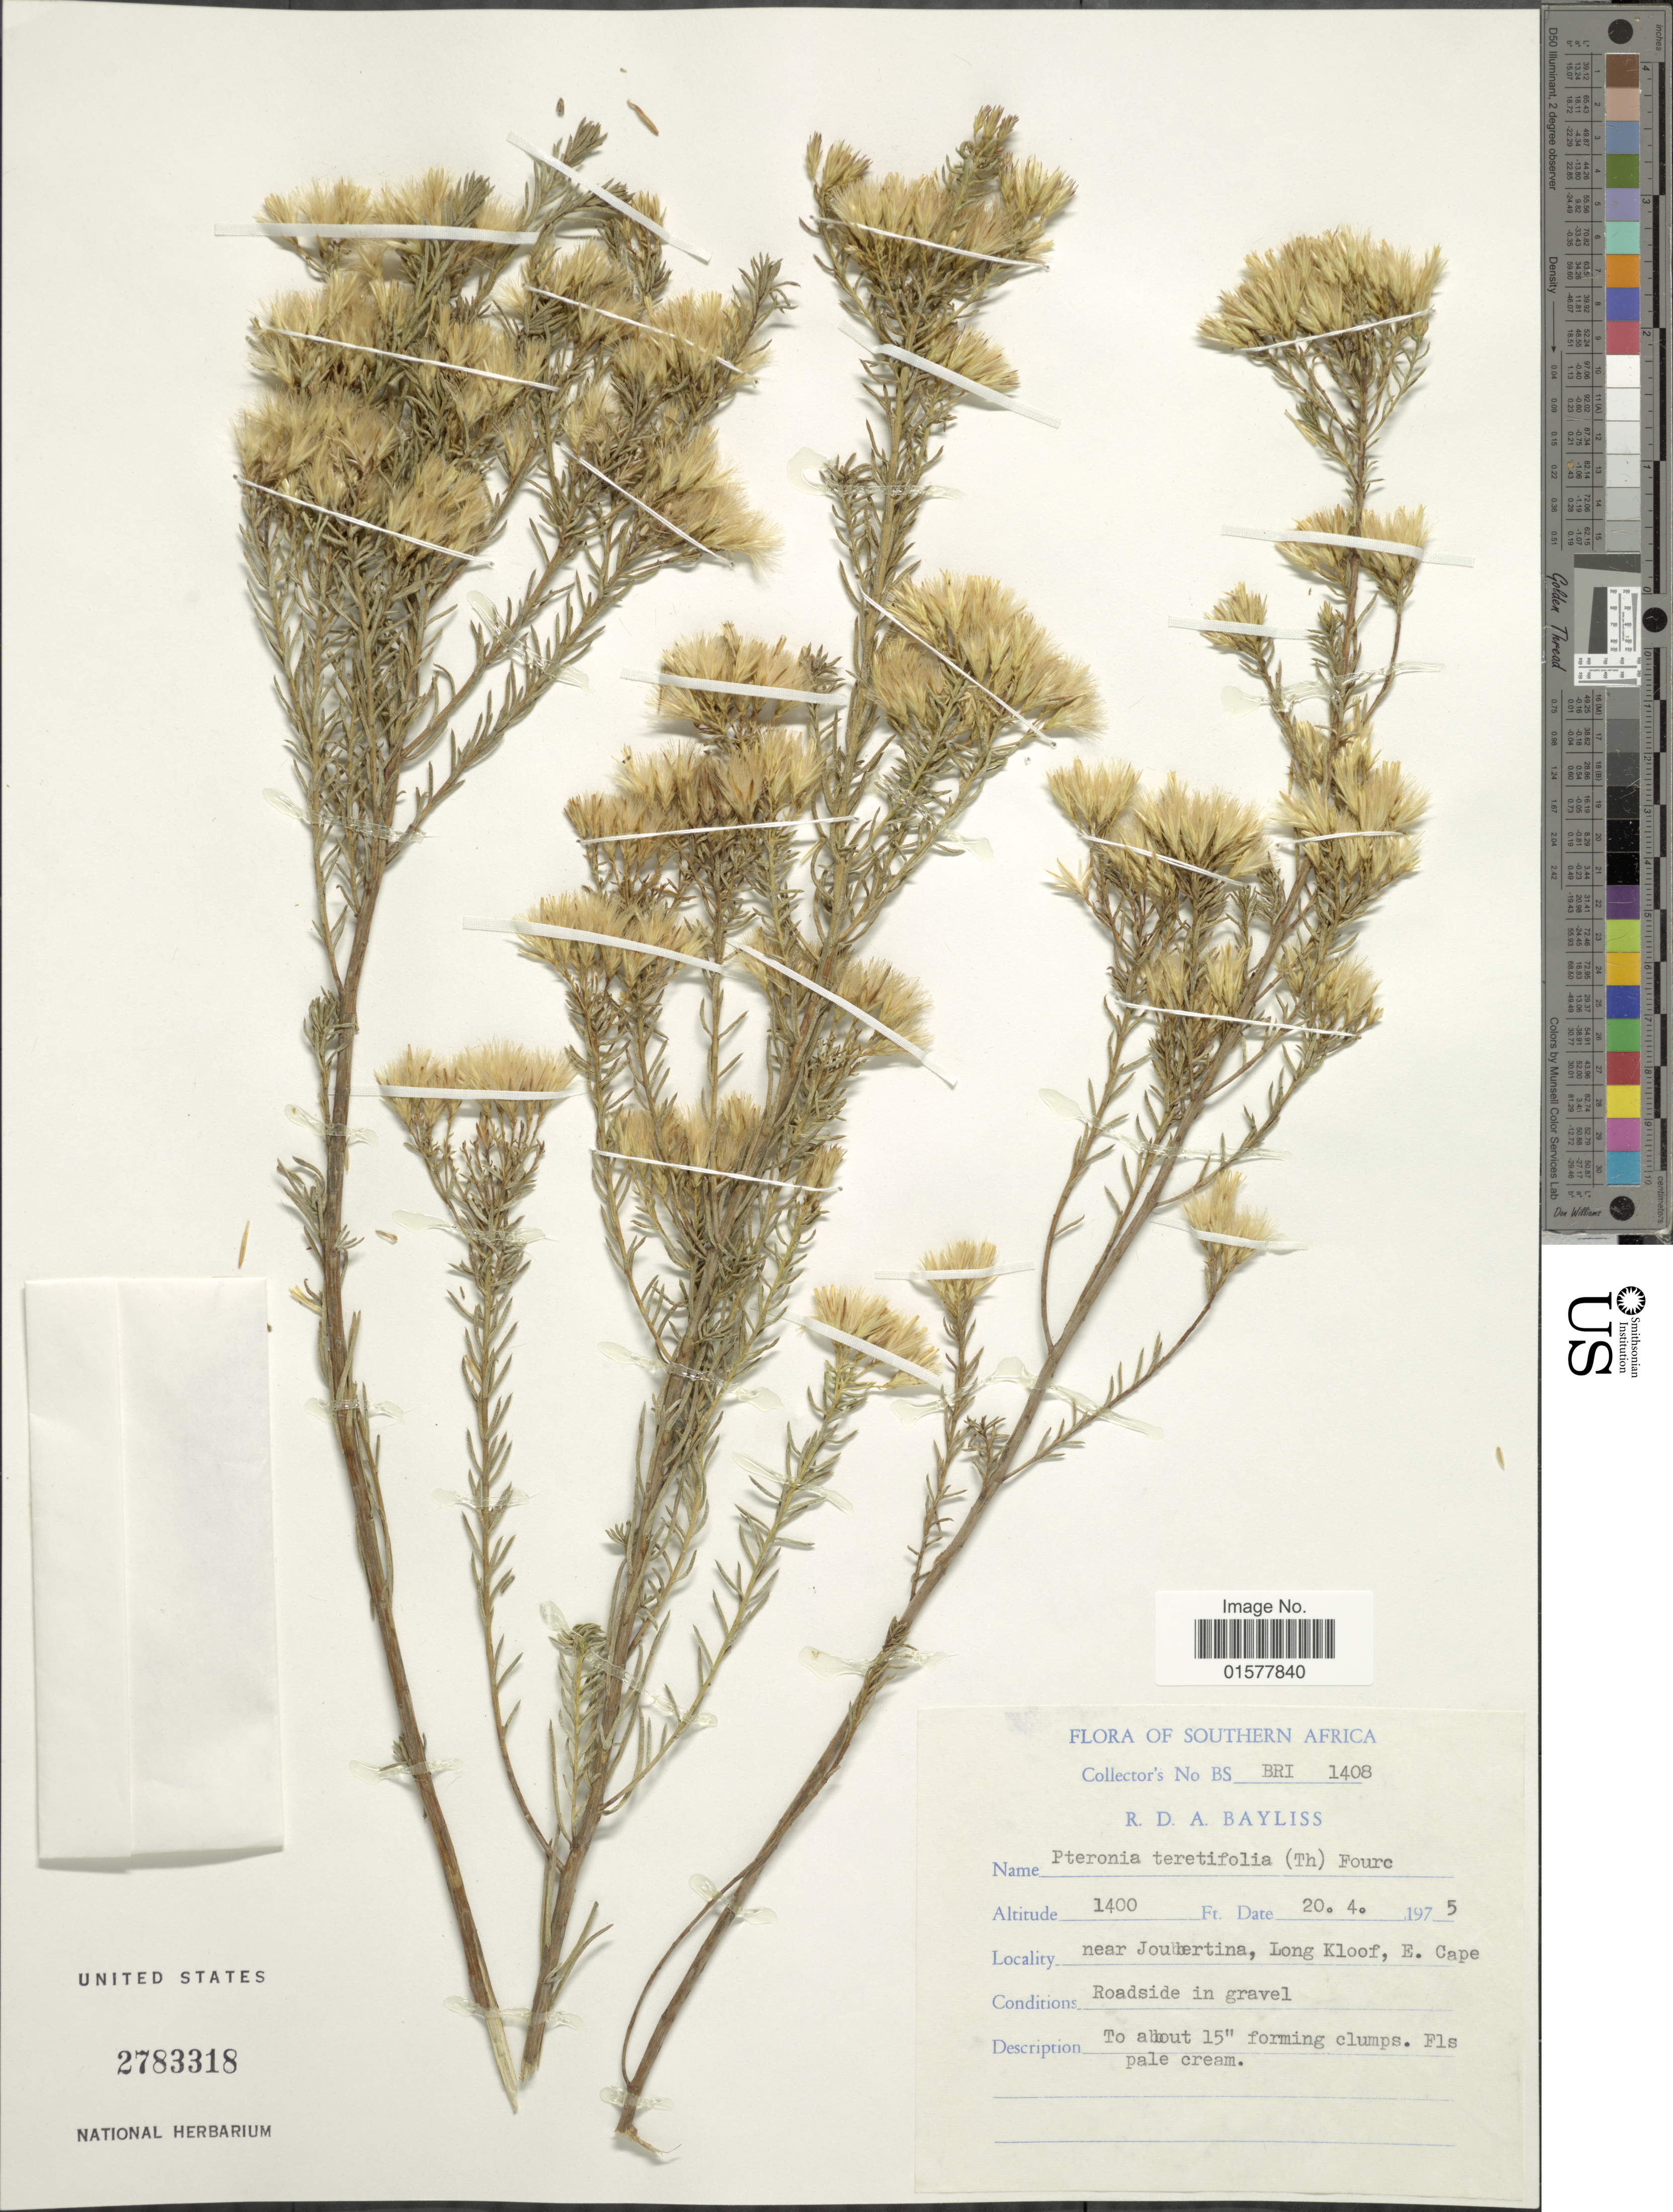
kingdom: Plantae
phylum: Tracheophyta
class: Magnoliopsida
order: Asterales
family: Asteraceae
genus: Pteronia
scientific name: Pteronia teretifolia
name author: (Thunb.) Fourc.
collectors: R. Bayliss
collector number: BRI 1408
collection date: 1975-04-20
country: South Africa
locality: Southern Africa, Near Joubertina, Long Kloof, E. Cape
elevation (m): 427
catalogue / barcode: US 2783318